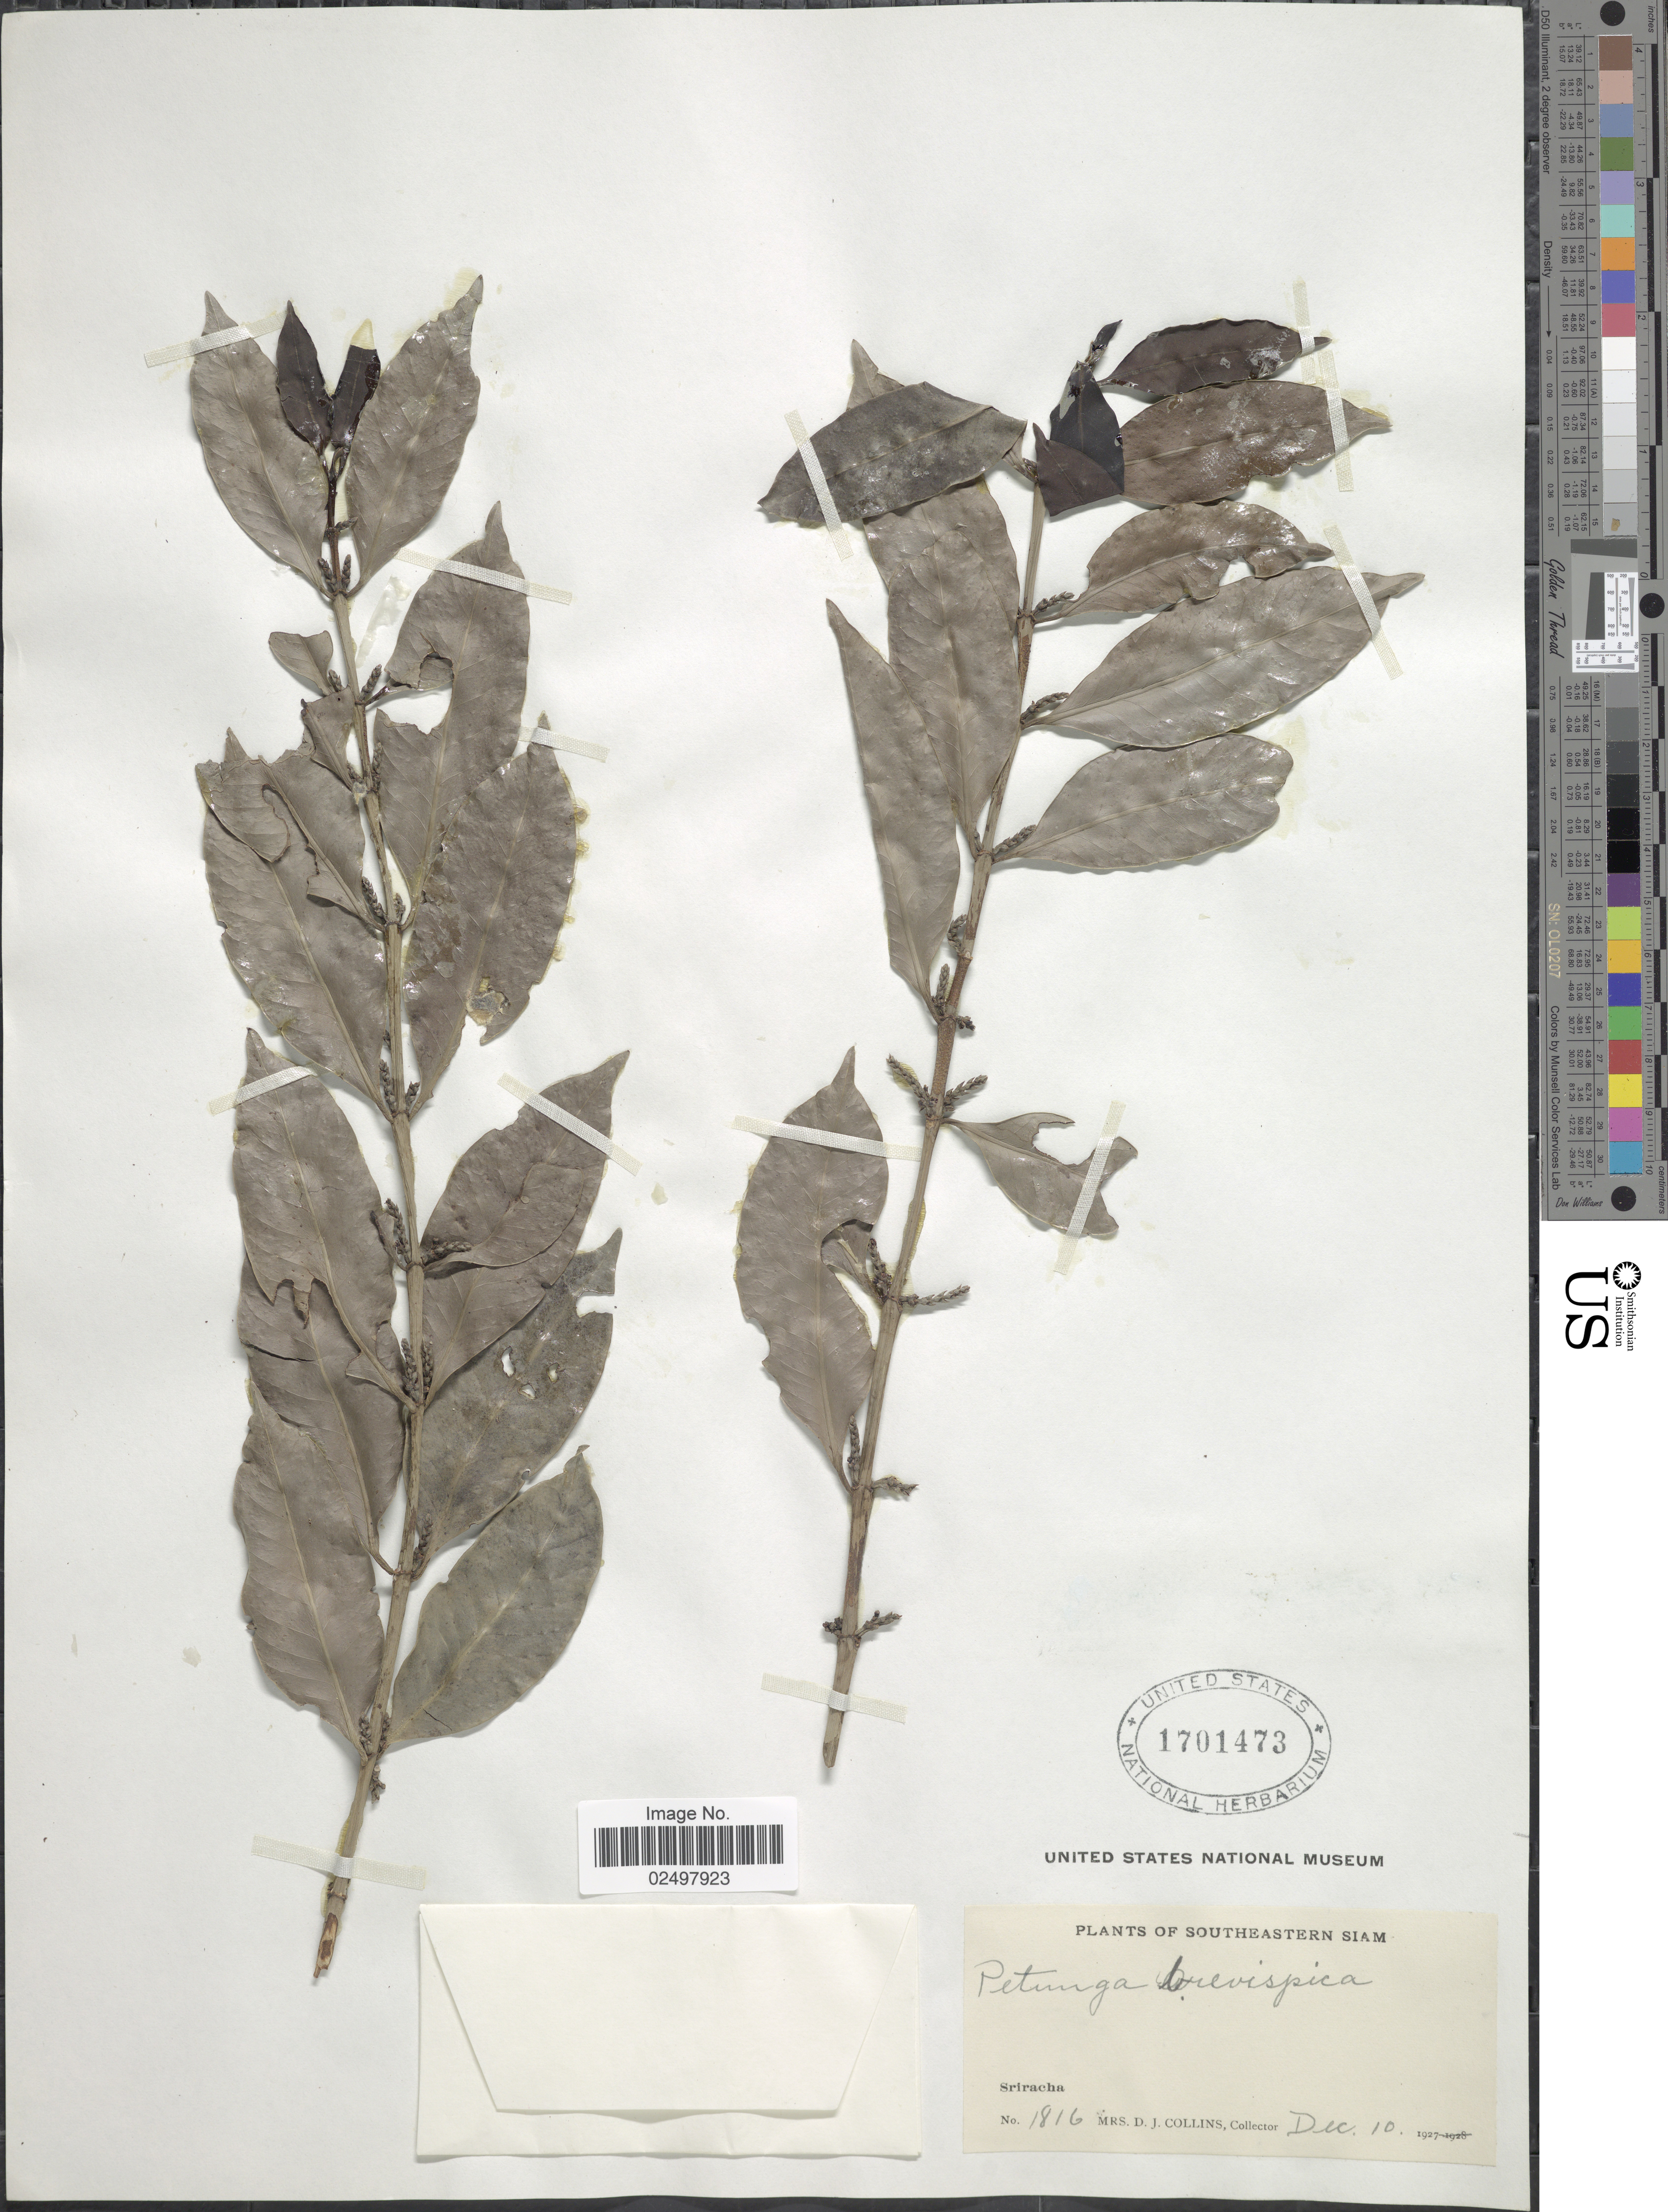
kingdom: Plantae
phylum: Tracheophyta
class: Magnoliopsida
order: Gentianales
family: Rubiaceae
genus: Hypobathrum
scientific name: Hypobathrum sp.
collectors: Mrs. D. J. Collins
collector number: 1816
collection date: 1927-12-10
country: Thailand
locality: Southeastern Siam, Sriracha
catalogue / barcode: US 1701473